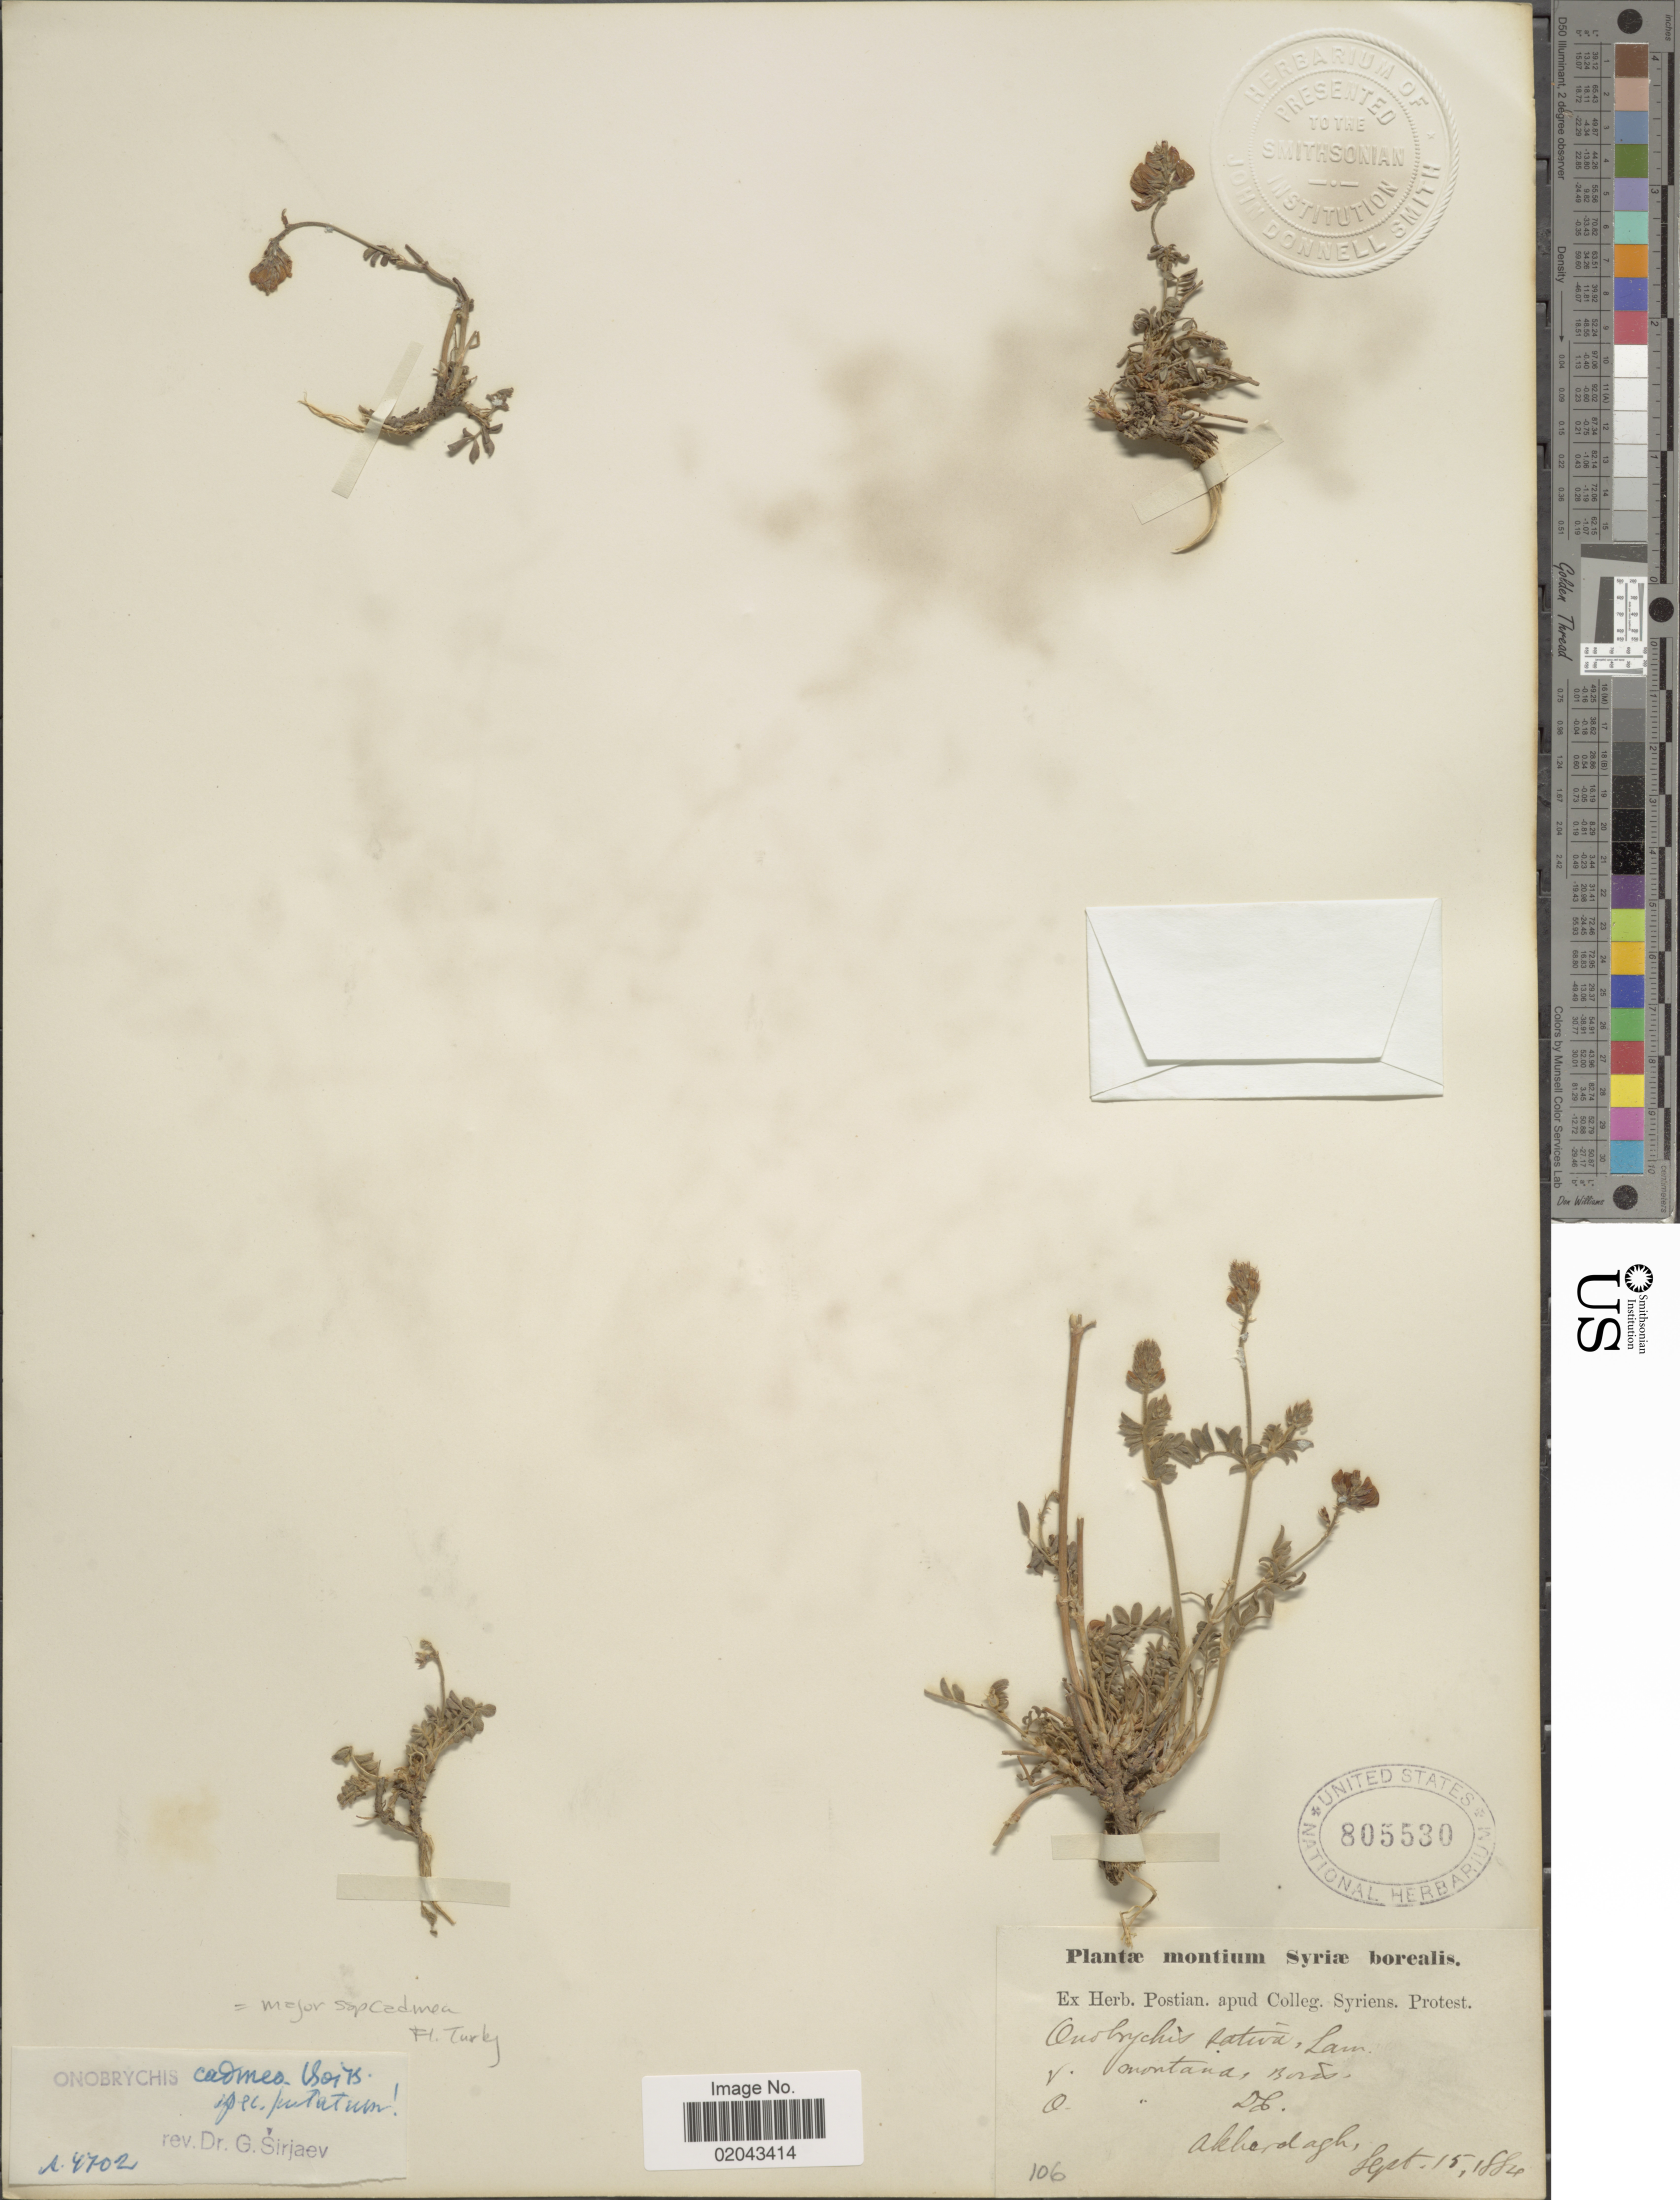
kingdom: Plantae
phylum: Tracheophyta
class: Magnoliopsida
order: Fabales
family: Fabaceae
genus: Onobrychis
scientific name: Onobrychis major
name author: (Boiss.) Hand.-Mazz.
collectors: ex herb. Postian. apud Colleg. Syriens. Protest. USE "Fannie P. A. Shepard" (10308853) AS PRIMARY COLLECTOR INSTEAD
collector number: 106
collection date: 1884-09-15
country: Syria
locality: Montium Syriae borealis, Akkerdagh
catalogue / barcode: US 805530